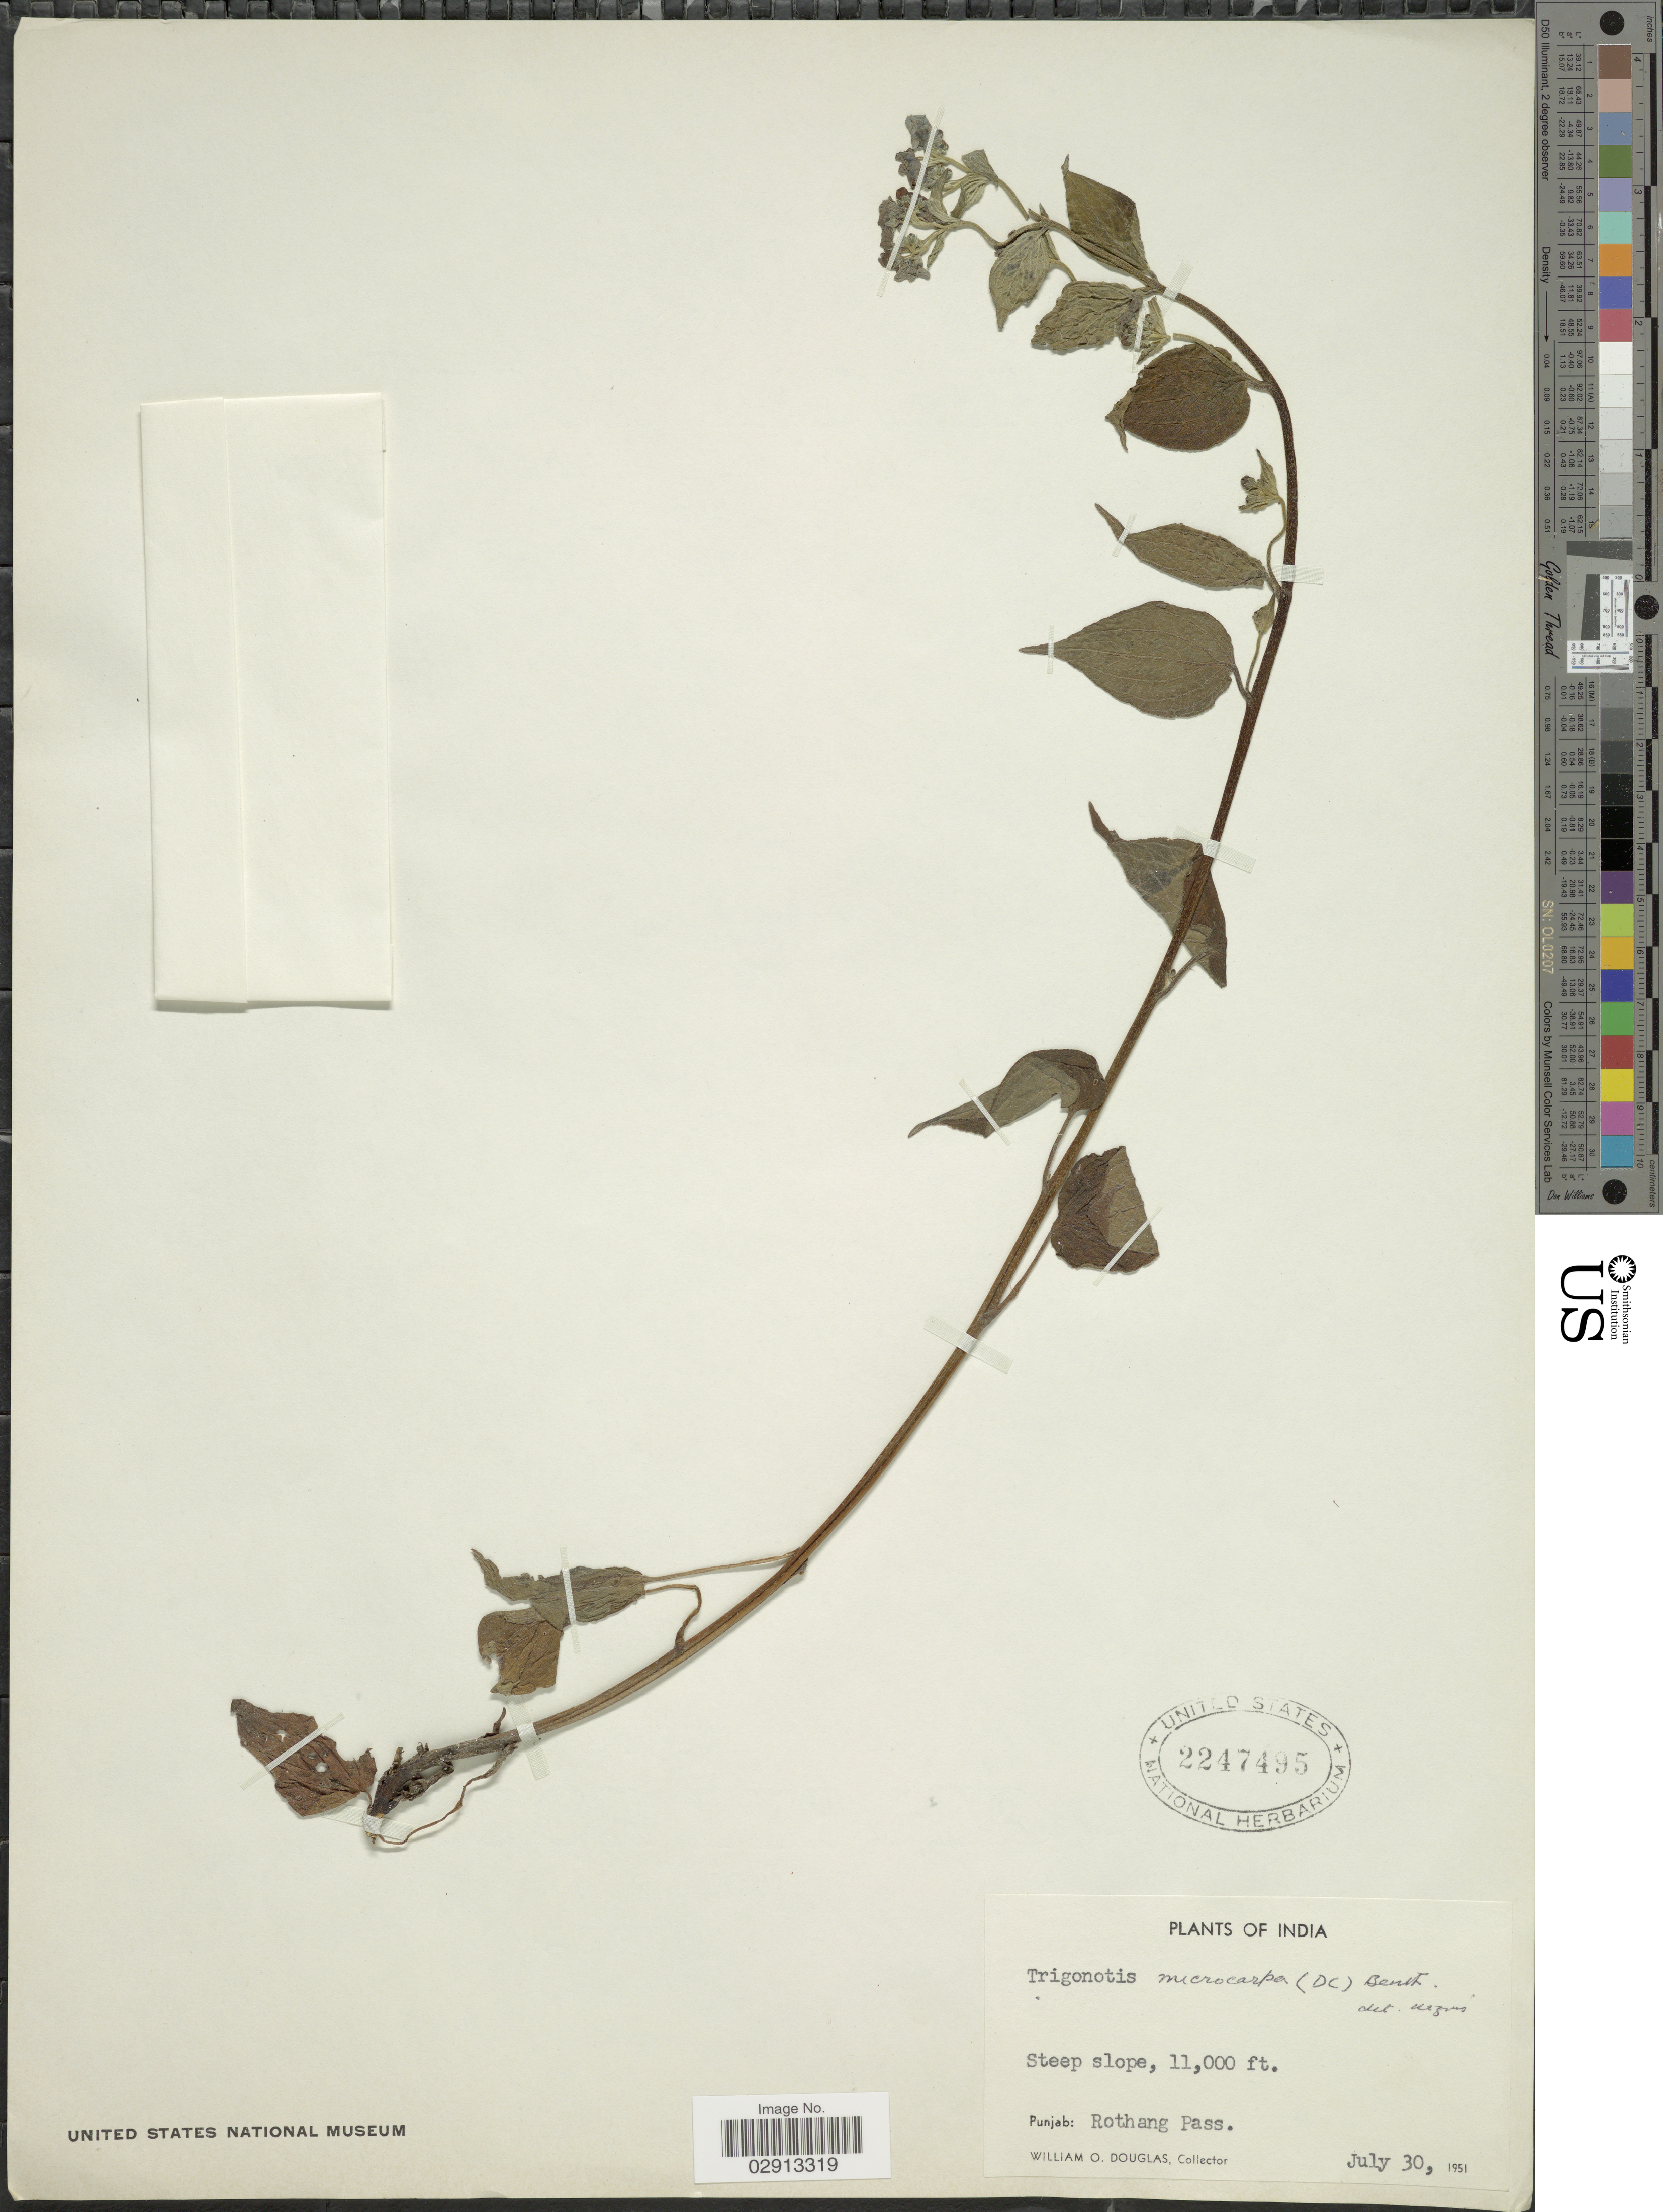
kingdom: Plantae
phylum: Tracheophyta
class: Magnoliopsida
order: Boraginales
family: Boraginaceae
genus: Trigonotis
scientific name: Trigonotis microcarpa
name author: (DC.) Benth. ex C.B. Clarke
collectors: W. Douglas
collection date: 1951-07-30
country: India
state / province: Punjab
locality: Punjab: Rothang Pass.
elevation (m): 3353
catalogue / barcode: US 2247495